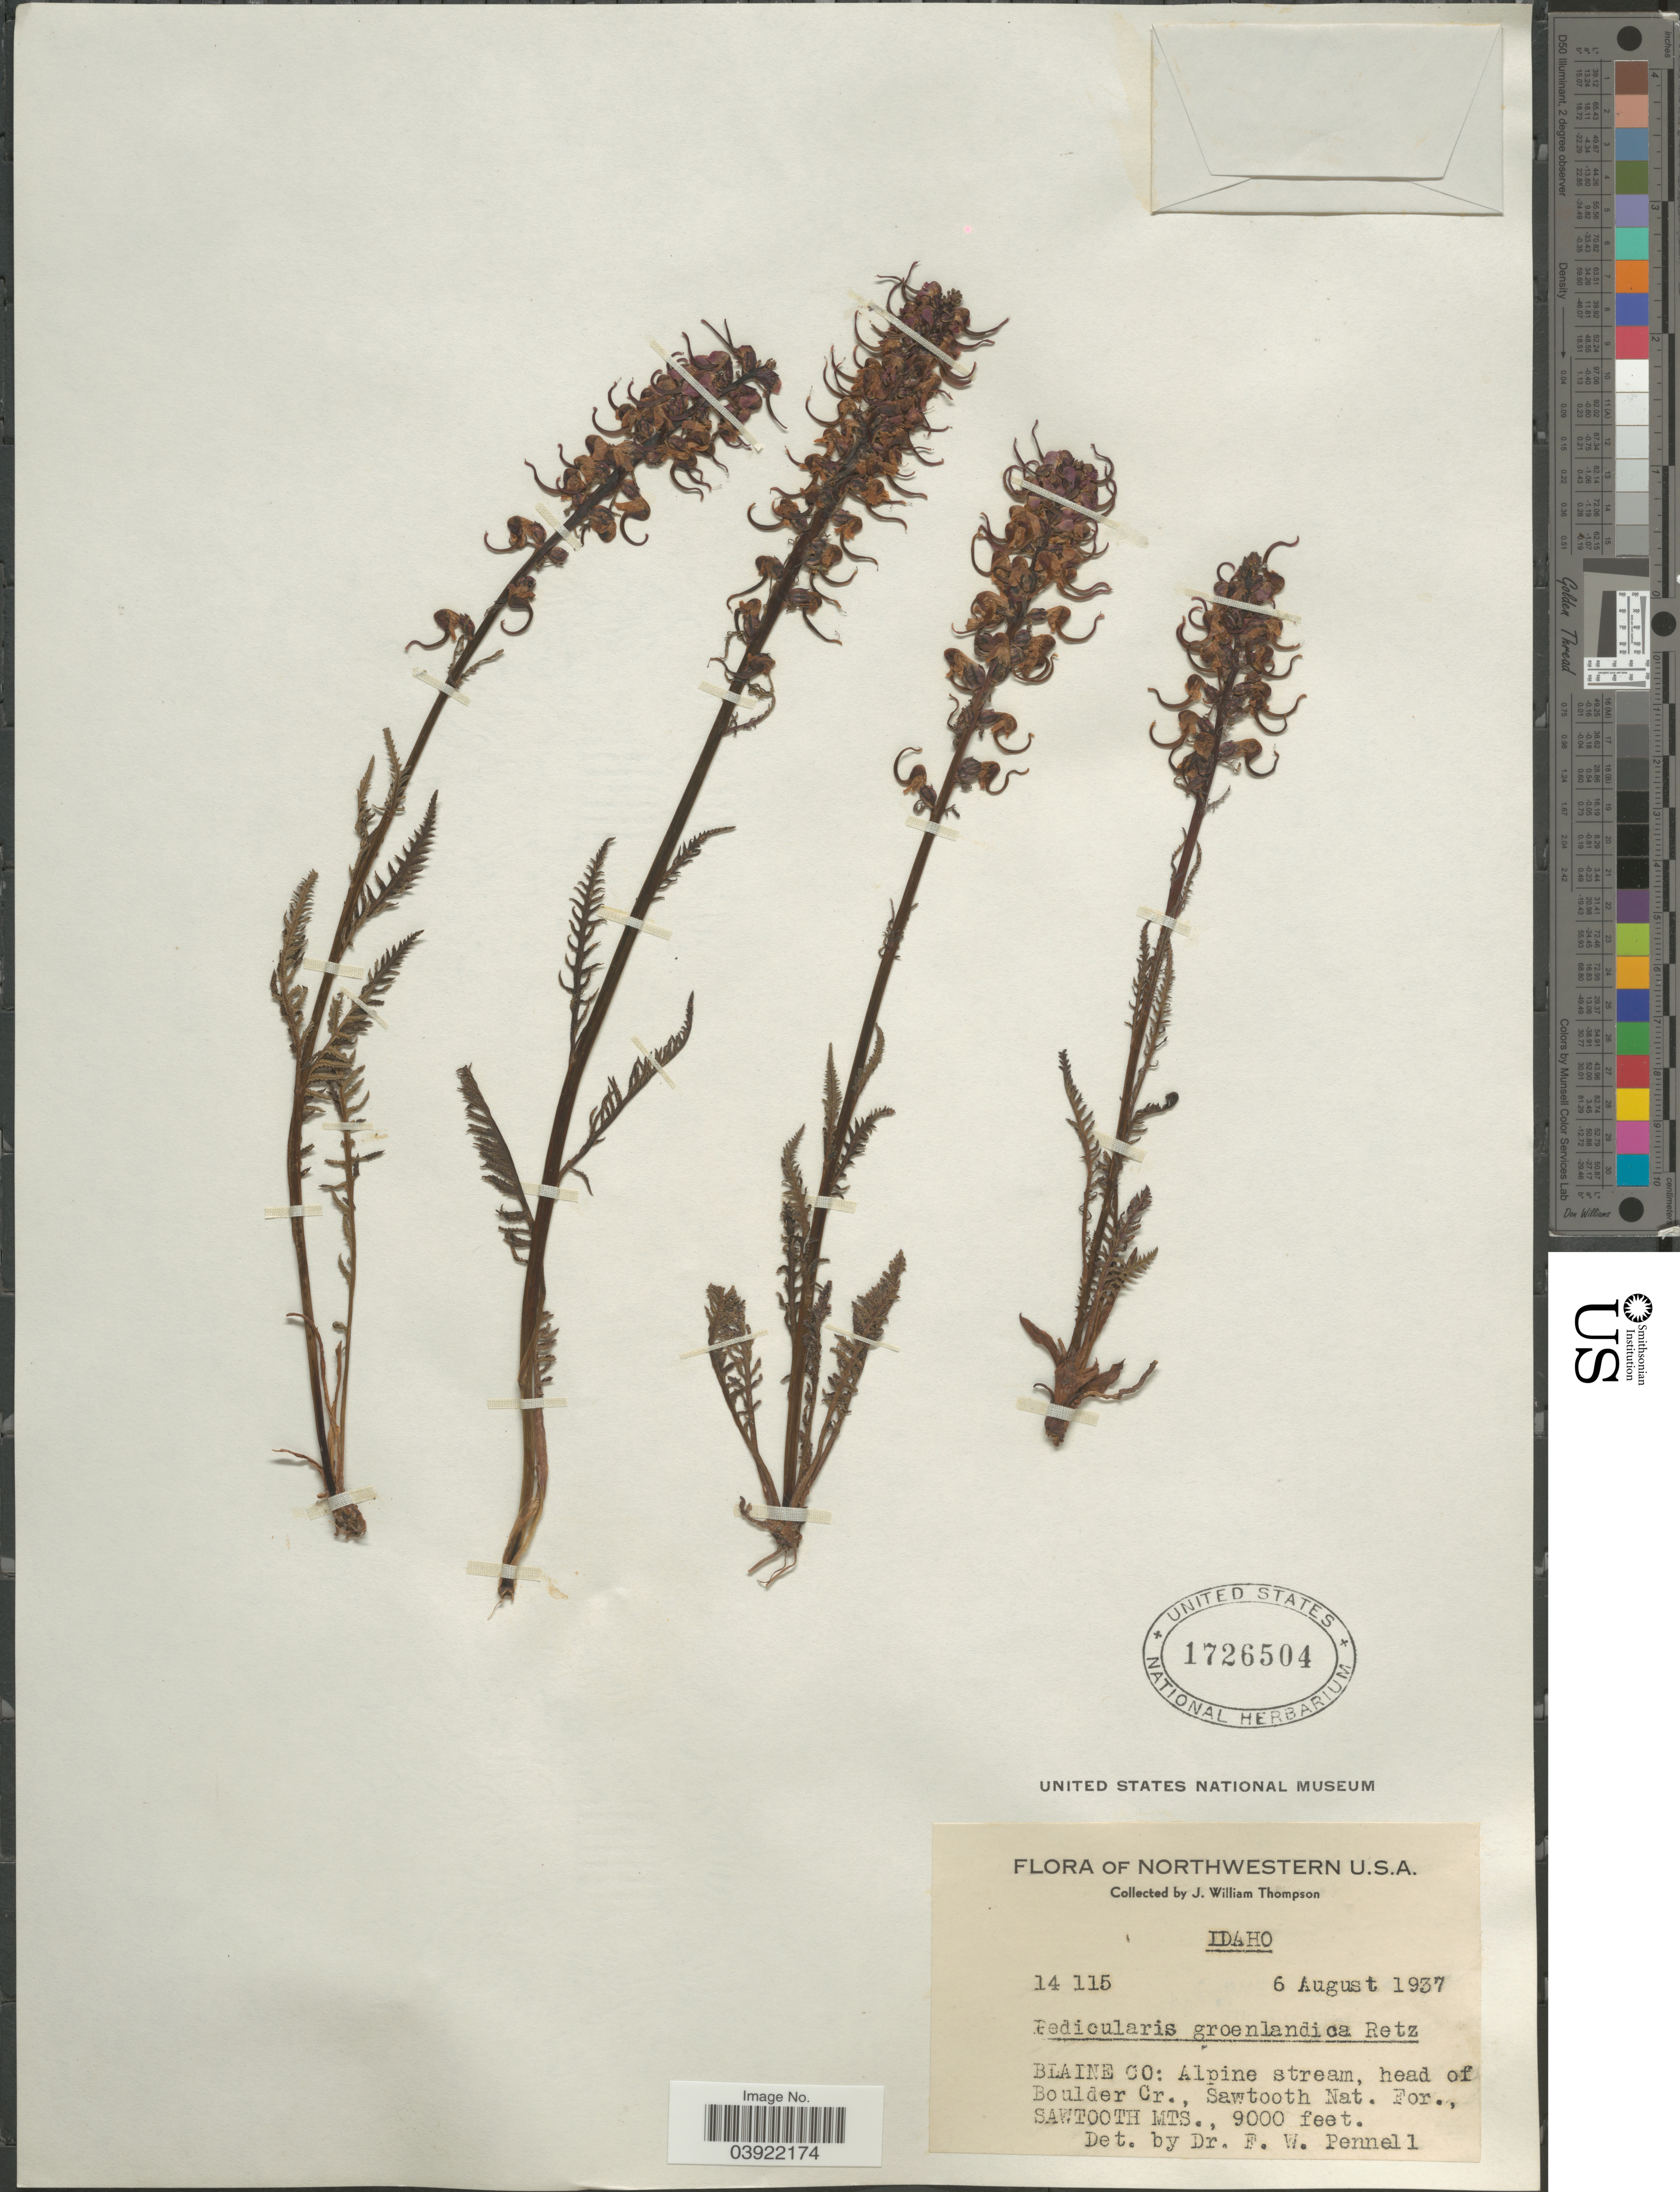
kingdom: Plantae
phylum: Tracheophyta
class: Magnoliopsida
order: Lamiales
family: Orobanchaceae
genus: Pedicularis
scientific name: Pedicularis groenlandica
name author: Retz.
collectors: J. W. Thompson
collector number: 14115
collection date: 1937-08-06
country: United States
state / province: Idaho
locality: Blaine Co: Alpine stream, head of Boulder Cr., Sawtooth Nat. For., Sawtooth Mts.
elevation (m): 2743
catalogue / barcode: US 1726504